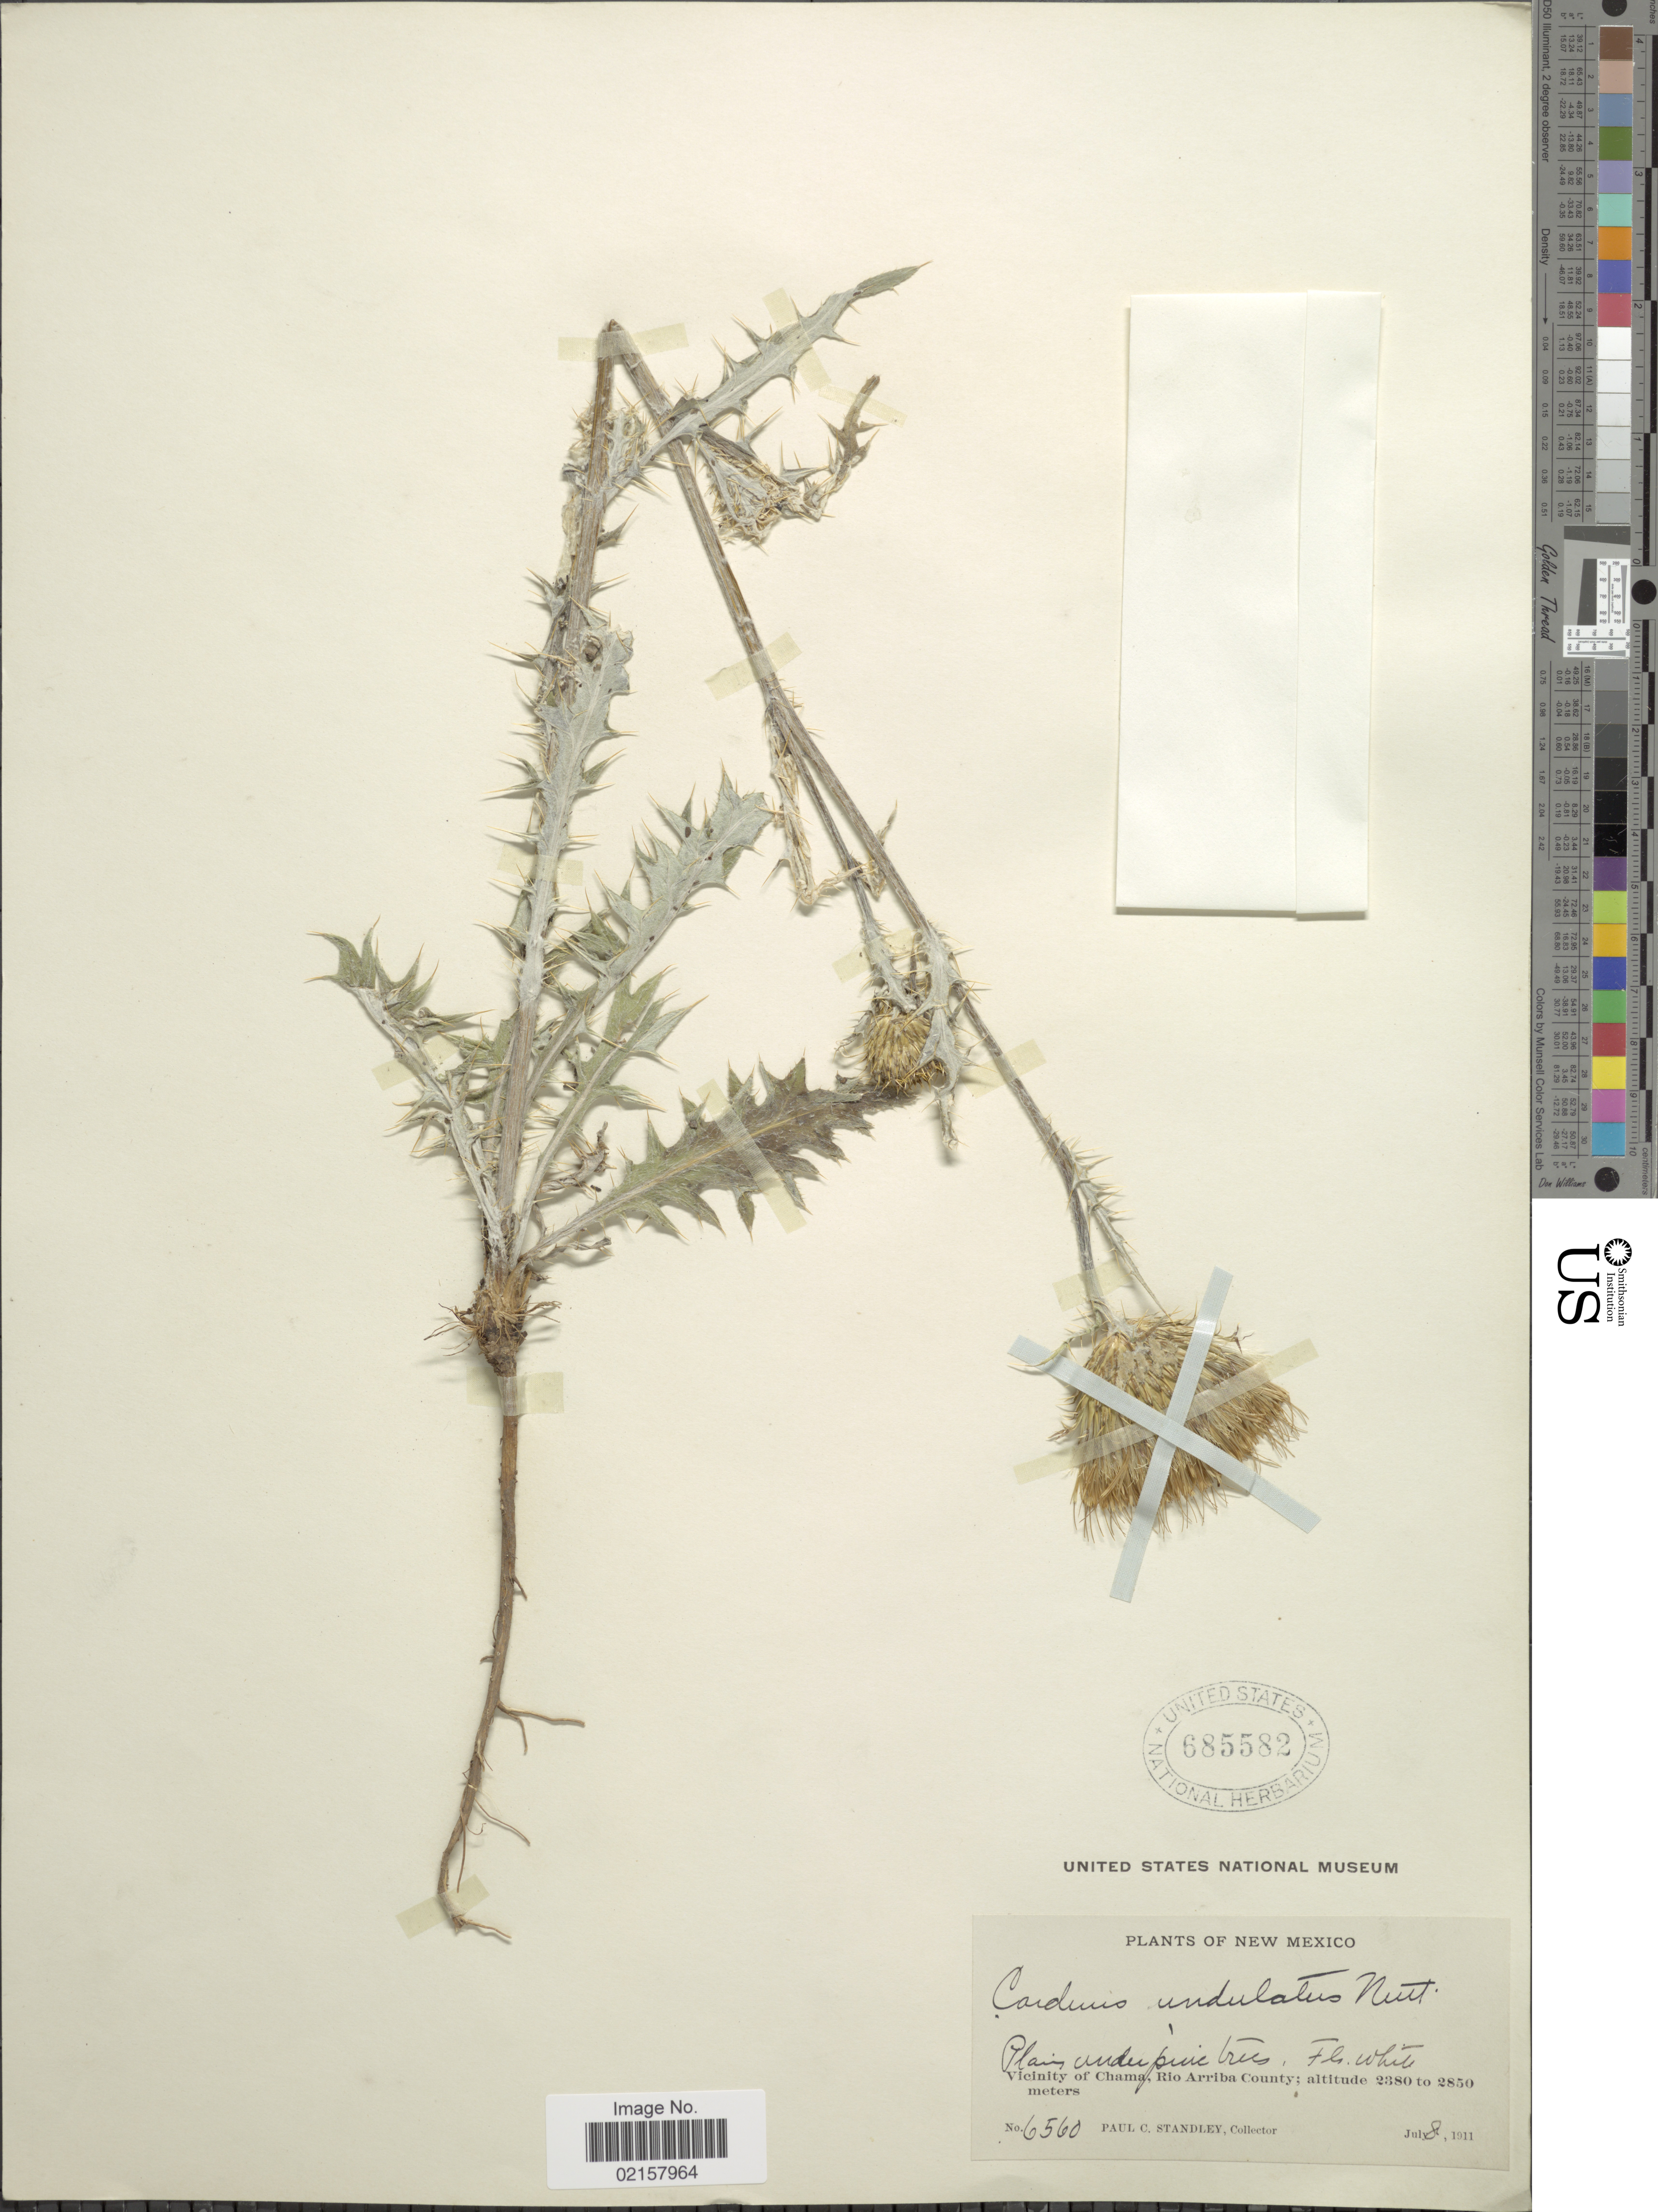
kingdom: Plantae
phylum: Tracheophyta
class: Magnoliopsida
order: Asterales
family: Asteraceae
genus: Cirsium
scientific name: Cirsium undulatum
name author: (Nutt.) Spreng.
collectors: P. C. Standley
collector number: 6560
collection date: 1911-07-08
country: United States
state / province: New Mexico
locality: Plains under pine trees, vicinity of Chama, Rio Arriba County.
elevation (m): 2380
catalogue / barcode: US 685582